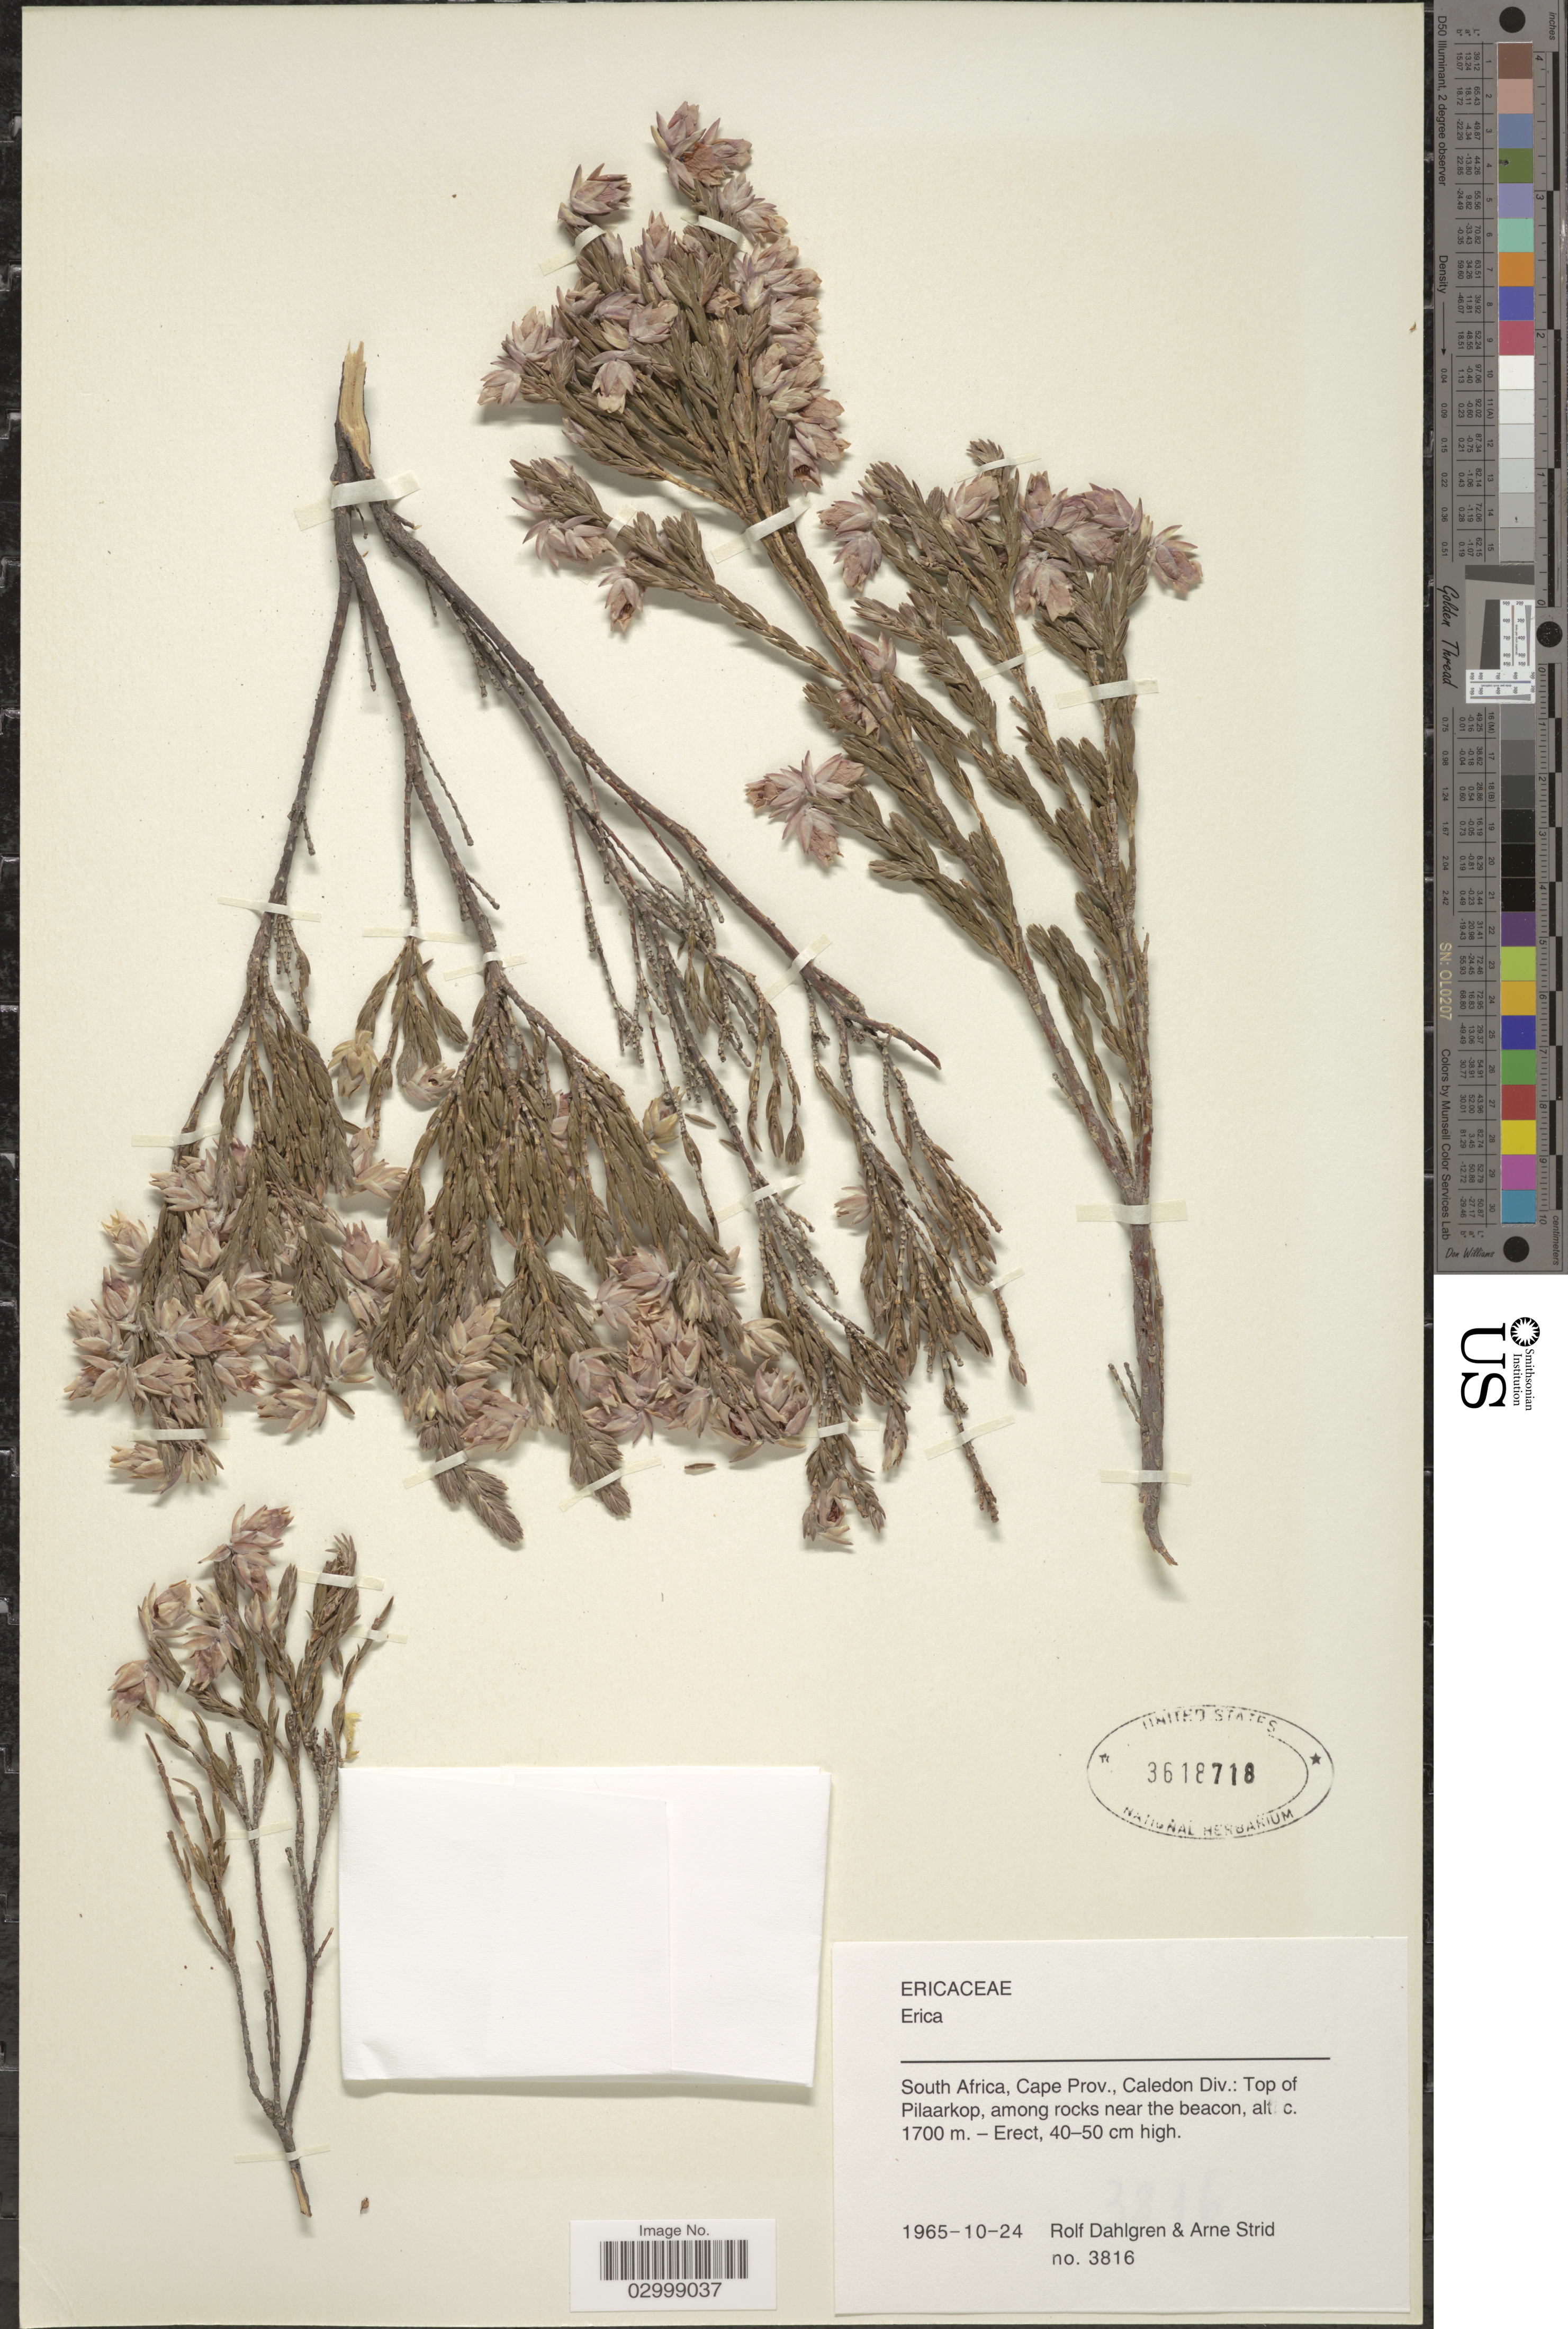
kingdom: Plantae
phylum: Tracheophyta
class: Magnoliopsida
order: Ericales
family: Ericaceae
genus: Erica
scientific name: Erica sp.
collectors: R. Dahlgren & A. Strid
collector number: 3816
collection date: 1965-10-24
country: South Africa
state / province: Western Cape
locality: Caledon Div.: Top of Pilaarkop, among rocks near the beacon.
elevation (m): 1700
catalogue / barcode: US 3618718